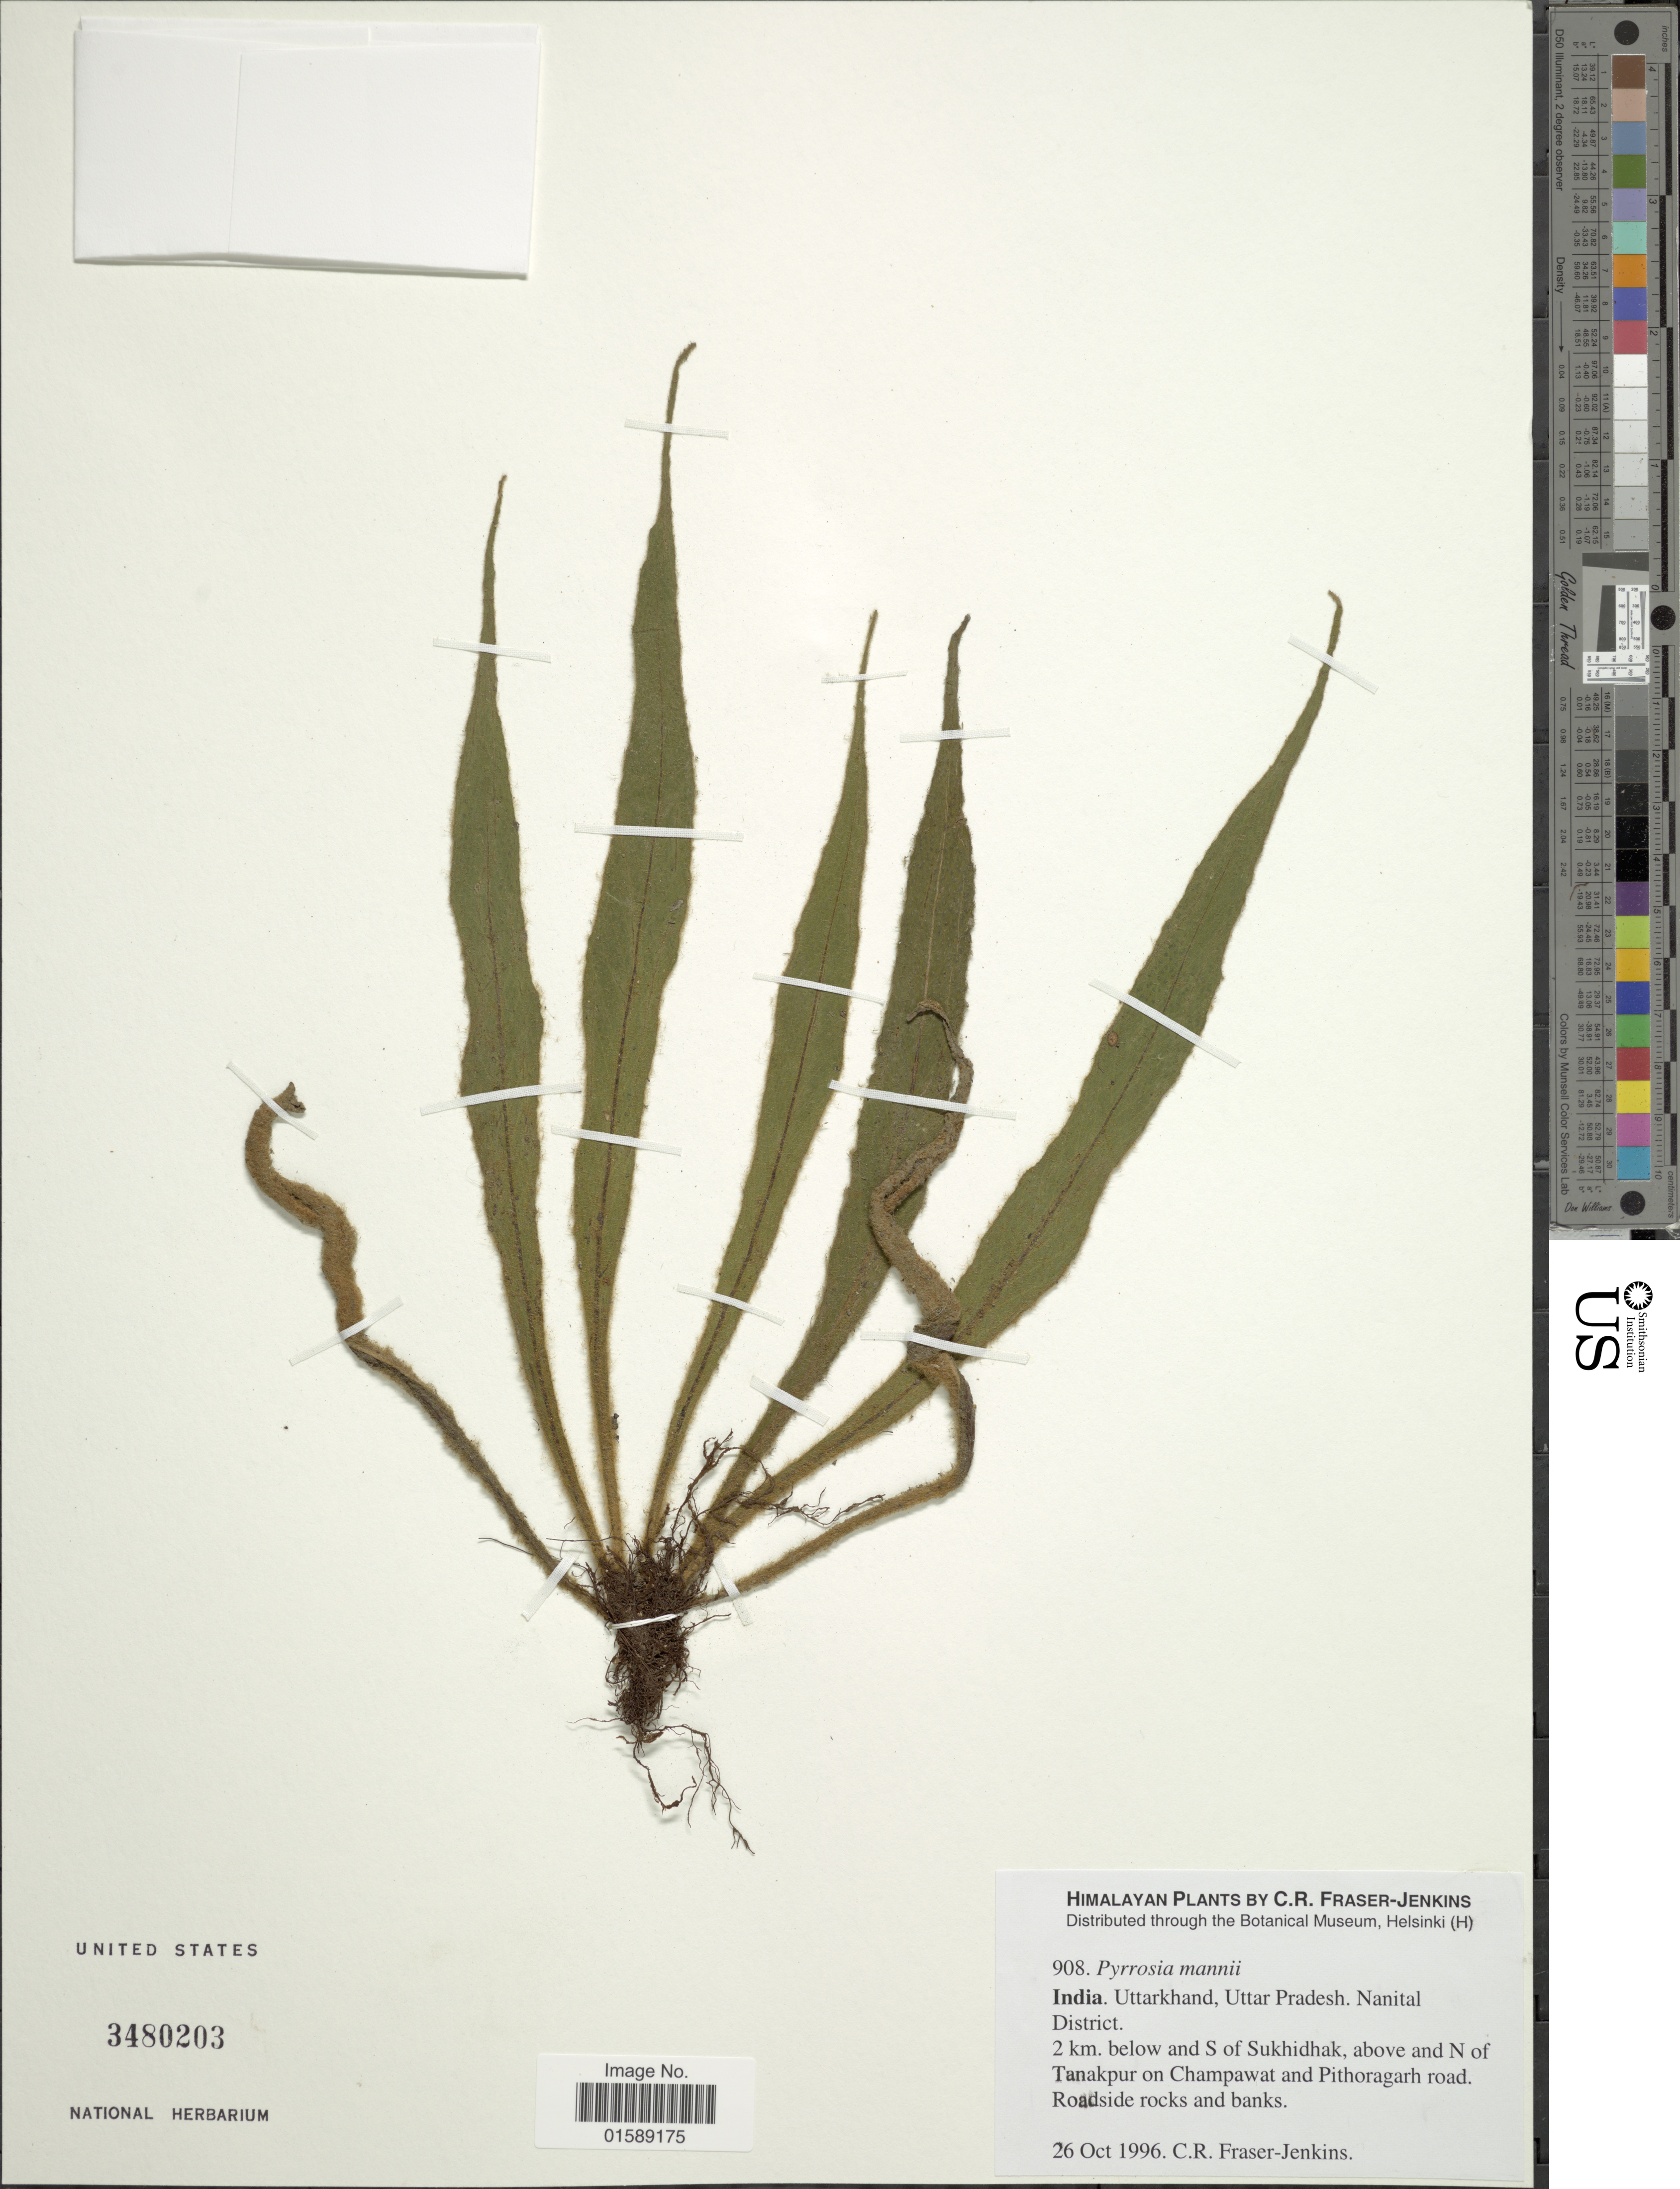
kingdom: Plantae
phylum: Tracheophyta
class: Polypodiopsida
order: Polypodiales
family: Polypodiaceae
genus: Pyrrosia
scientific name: Pyrrosia mannii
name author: (Giesenh.) Ching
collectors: C. R. Fraser-Jenkins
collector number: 908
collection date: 1996-10-26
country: India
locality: Himalayan. Uttarkhand, Uttar Pradesh. Nanital District. 2 km. below and S of Sukhidhak, above and N of Tanakpur on Champawat and Pithoragarh road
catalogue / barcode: US 3480203